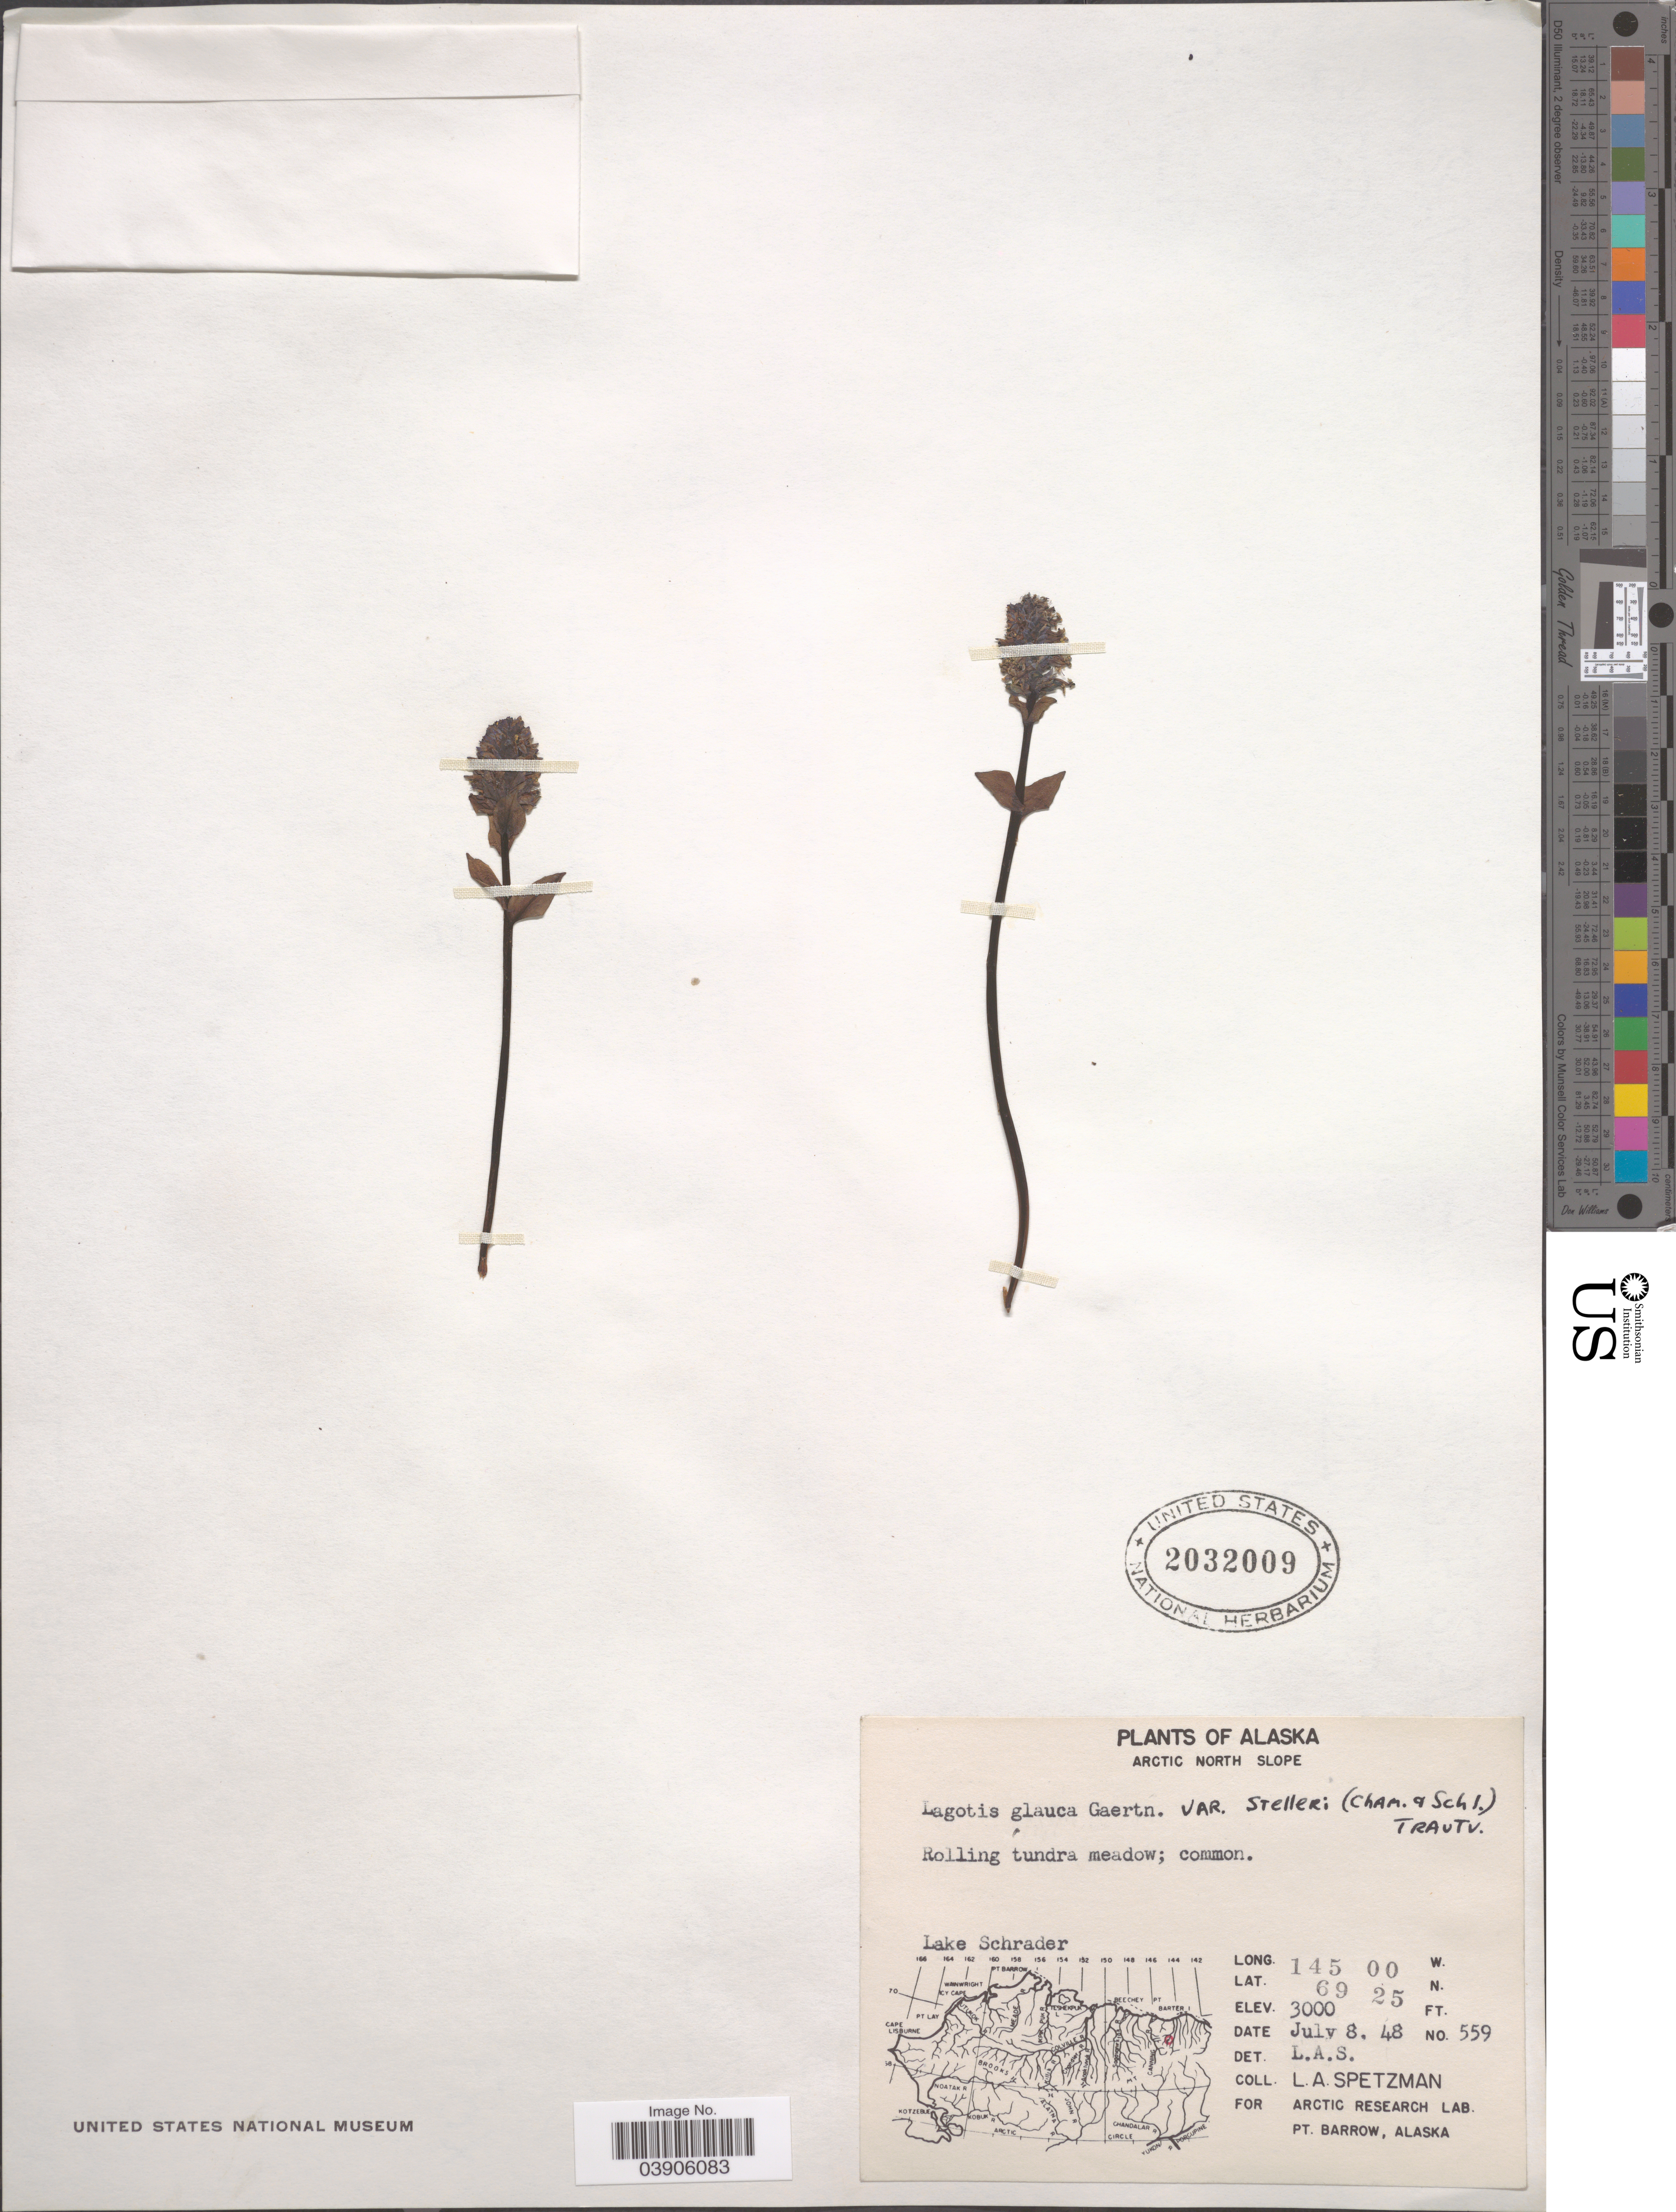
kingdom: Plantae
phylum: Tracheophyta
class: Magnoliopsida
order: Lamiales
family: Plantaginaceae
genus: Lagotis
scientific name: Lagotis glauca var. stelleri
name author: Trautv.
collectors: L. Spetzman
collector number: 559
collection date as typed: Transcribed d/m/y: 8/7/48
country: United States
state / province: Alaska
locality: Arctic North Slope. Lake Schrader.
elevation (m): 914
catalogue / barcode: US 2032009